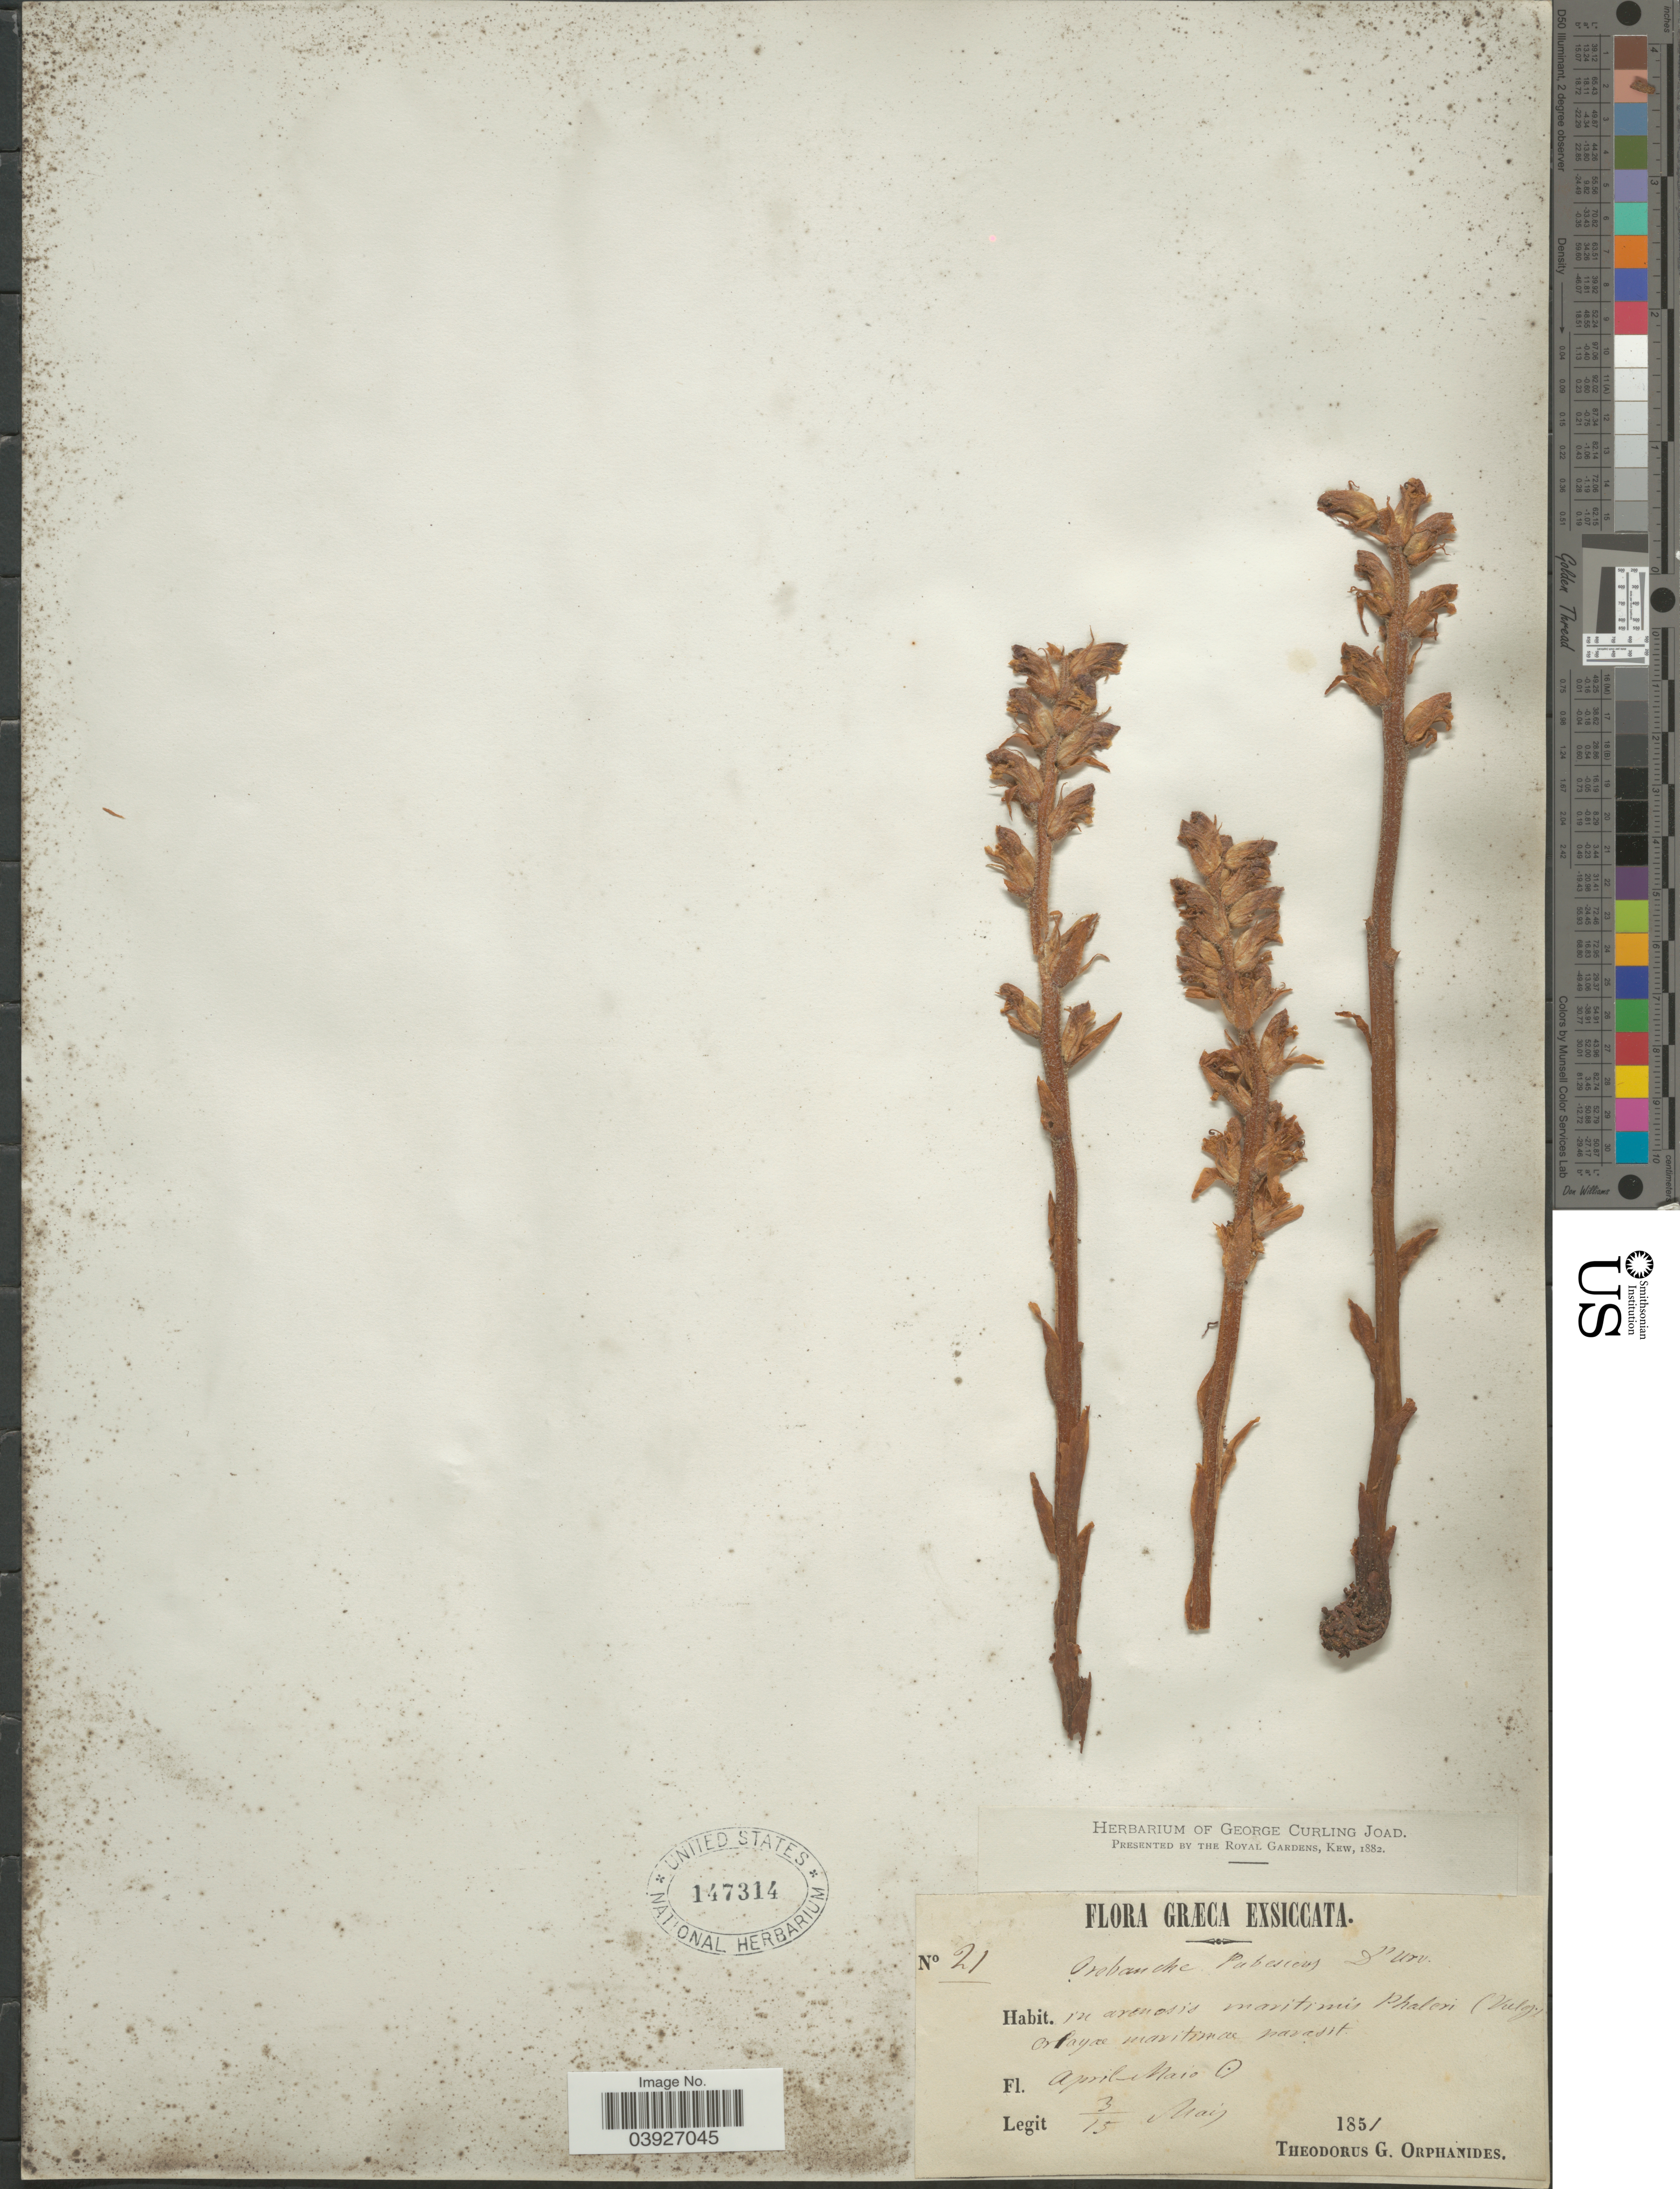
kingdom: Plantae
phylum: Tracheophyta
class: Magnoliopsida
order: Lamiales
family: Orobanchaceae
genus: Orobanche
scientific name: Orobanche pubescens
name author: d'Urv.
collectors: T. G. Orphanides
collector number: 21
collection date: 1851-05-03/1851-05-15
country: Greece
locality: Græca. Pr. arenosis maritimis Phaleri (Vulg.)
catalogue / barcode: US 147314